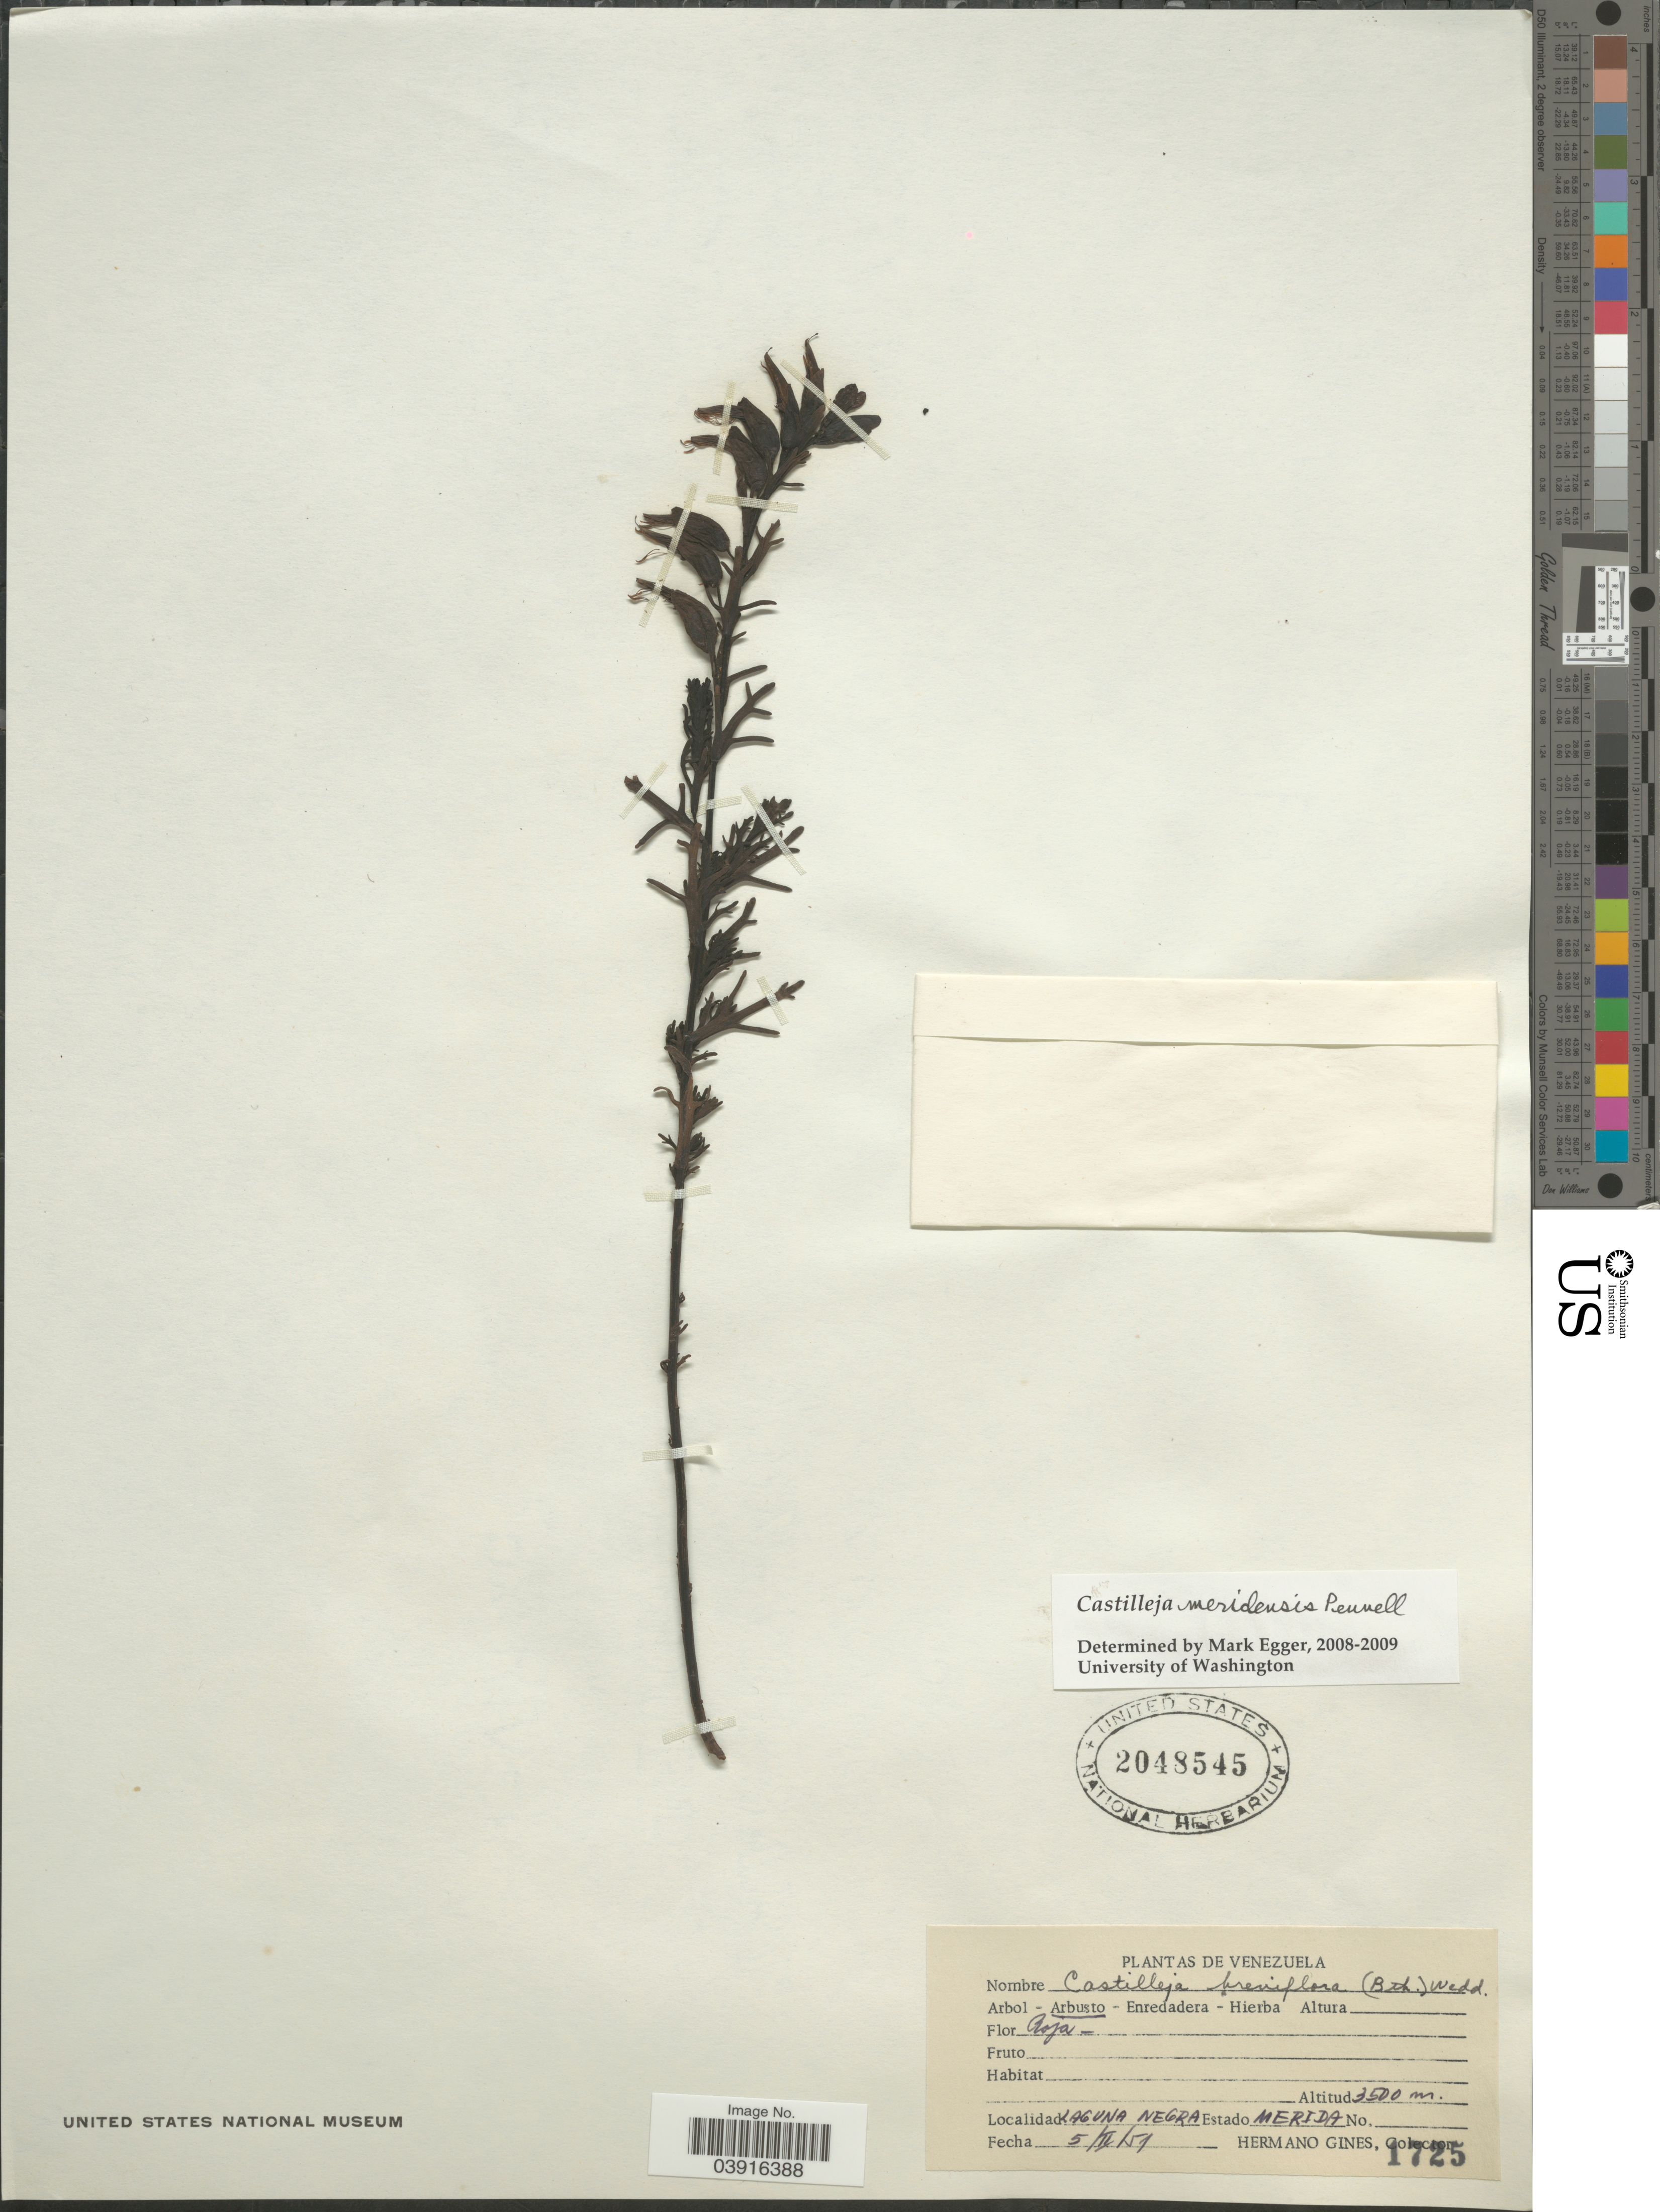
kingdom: Plantae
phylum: Tracheophyta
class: Magnoliopsida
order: Lamiales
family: Orobanchaceae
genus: Castilleja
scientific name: Castilleja meridensis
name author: Pennell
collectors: Bro. Gines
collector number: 1725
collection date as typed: Transcribed d/m/y: 5/2/51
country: Venezuela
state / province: Merida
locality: Laguna Negra. Estado Merida.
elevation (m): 3500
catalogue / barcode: US 2048545